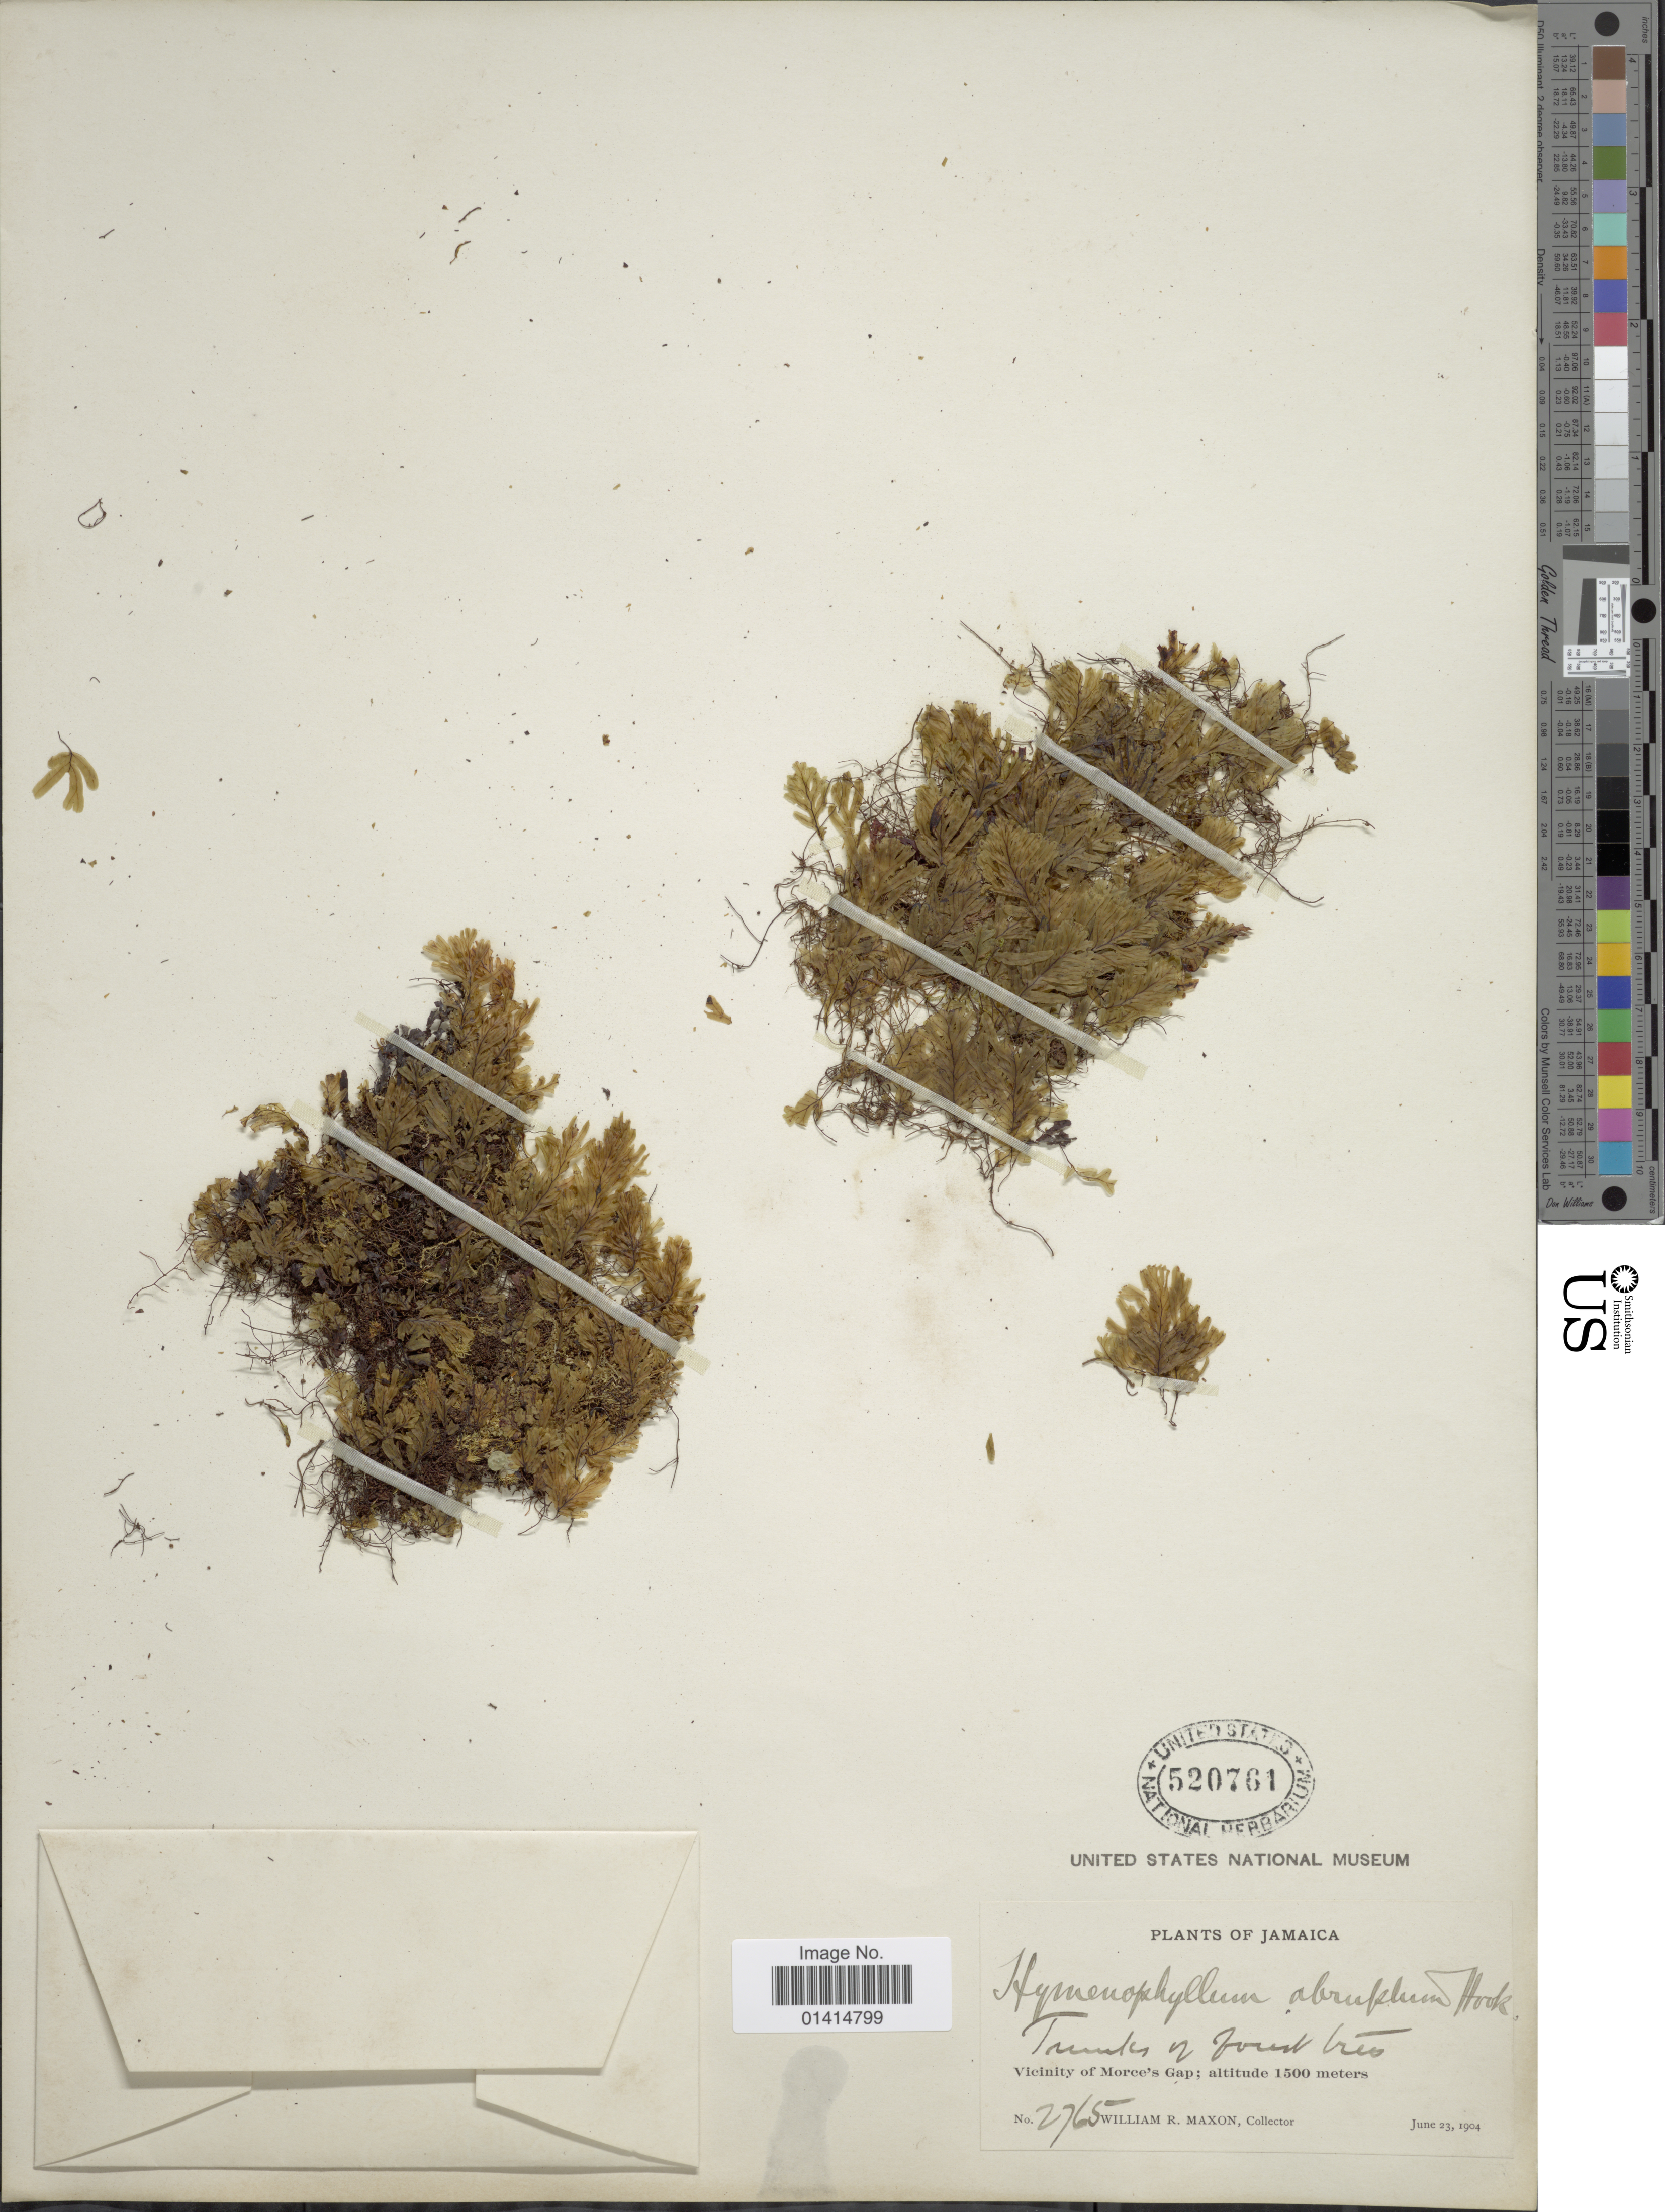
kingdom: Plantae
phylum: Tracheophyta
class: Polypodiopsida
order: Hymenophyllales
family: Hymenophyllaceae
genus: Hymenophyllum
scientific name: Hymenophyllum abruptum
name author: Hook.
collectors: W. R. Maxon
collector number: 2765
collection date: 1904-06-23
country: Jamaica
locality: Vicinity of Morce's Gap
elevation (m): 1500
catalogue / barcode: US 520761